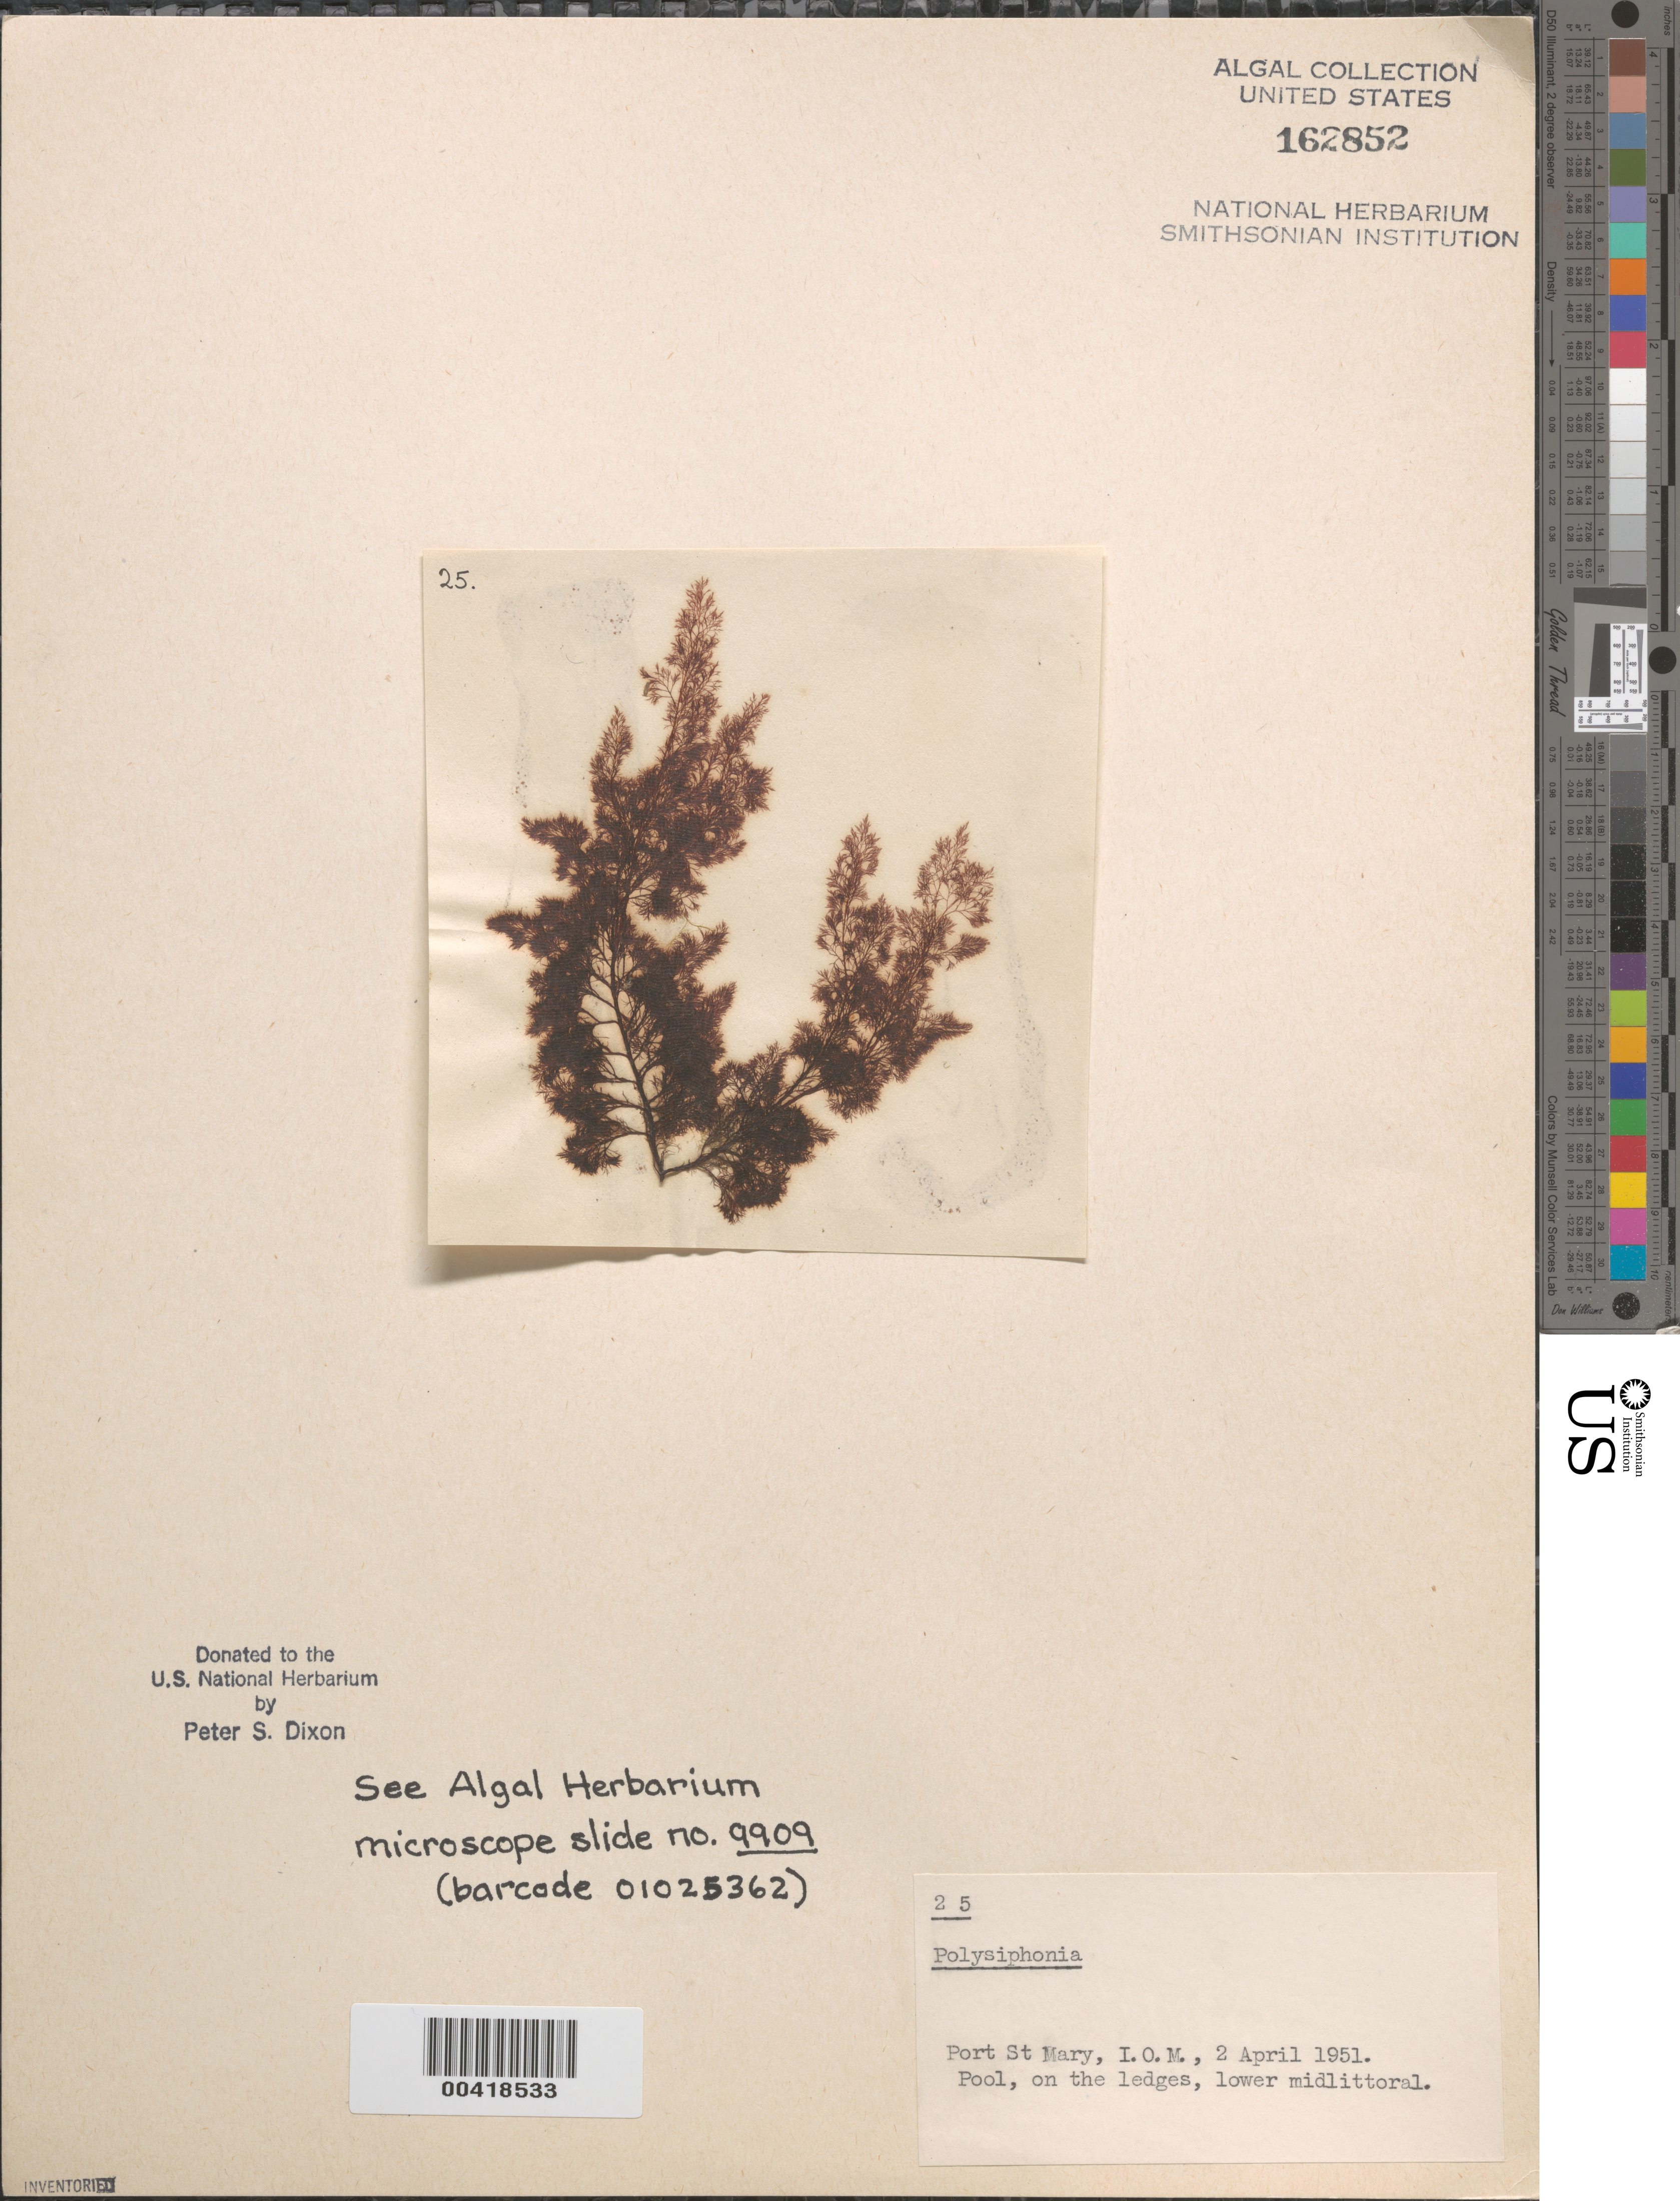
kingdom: Plantae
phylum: Rhodophyta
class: Florideophyceae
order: Ceramiales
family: Rhodomelaceae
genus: Polysiphonia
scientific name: Polysiphonia sp.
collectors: P. S. Dixon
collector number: PSD 25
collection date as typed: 02 Apr 1951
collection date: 1951-04-02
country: United Kingdom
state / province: England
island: Isle of Man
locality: Port St. Mary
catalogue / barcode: US 162852